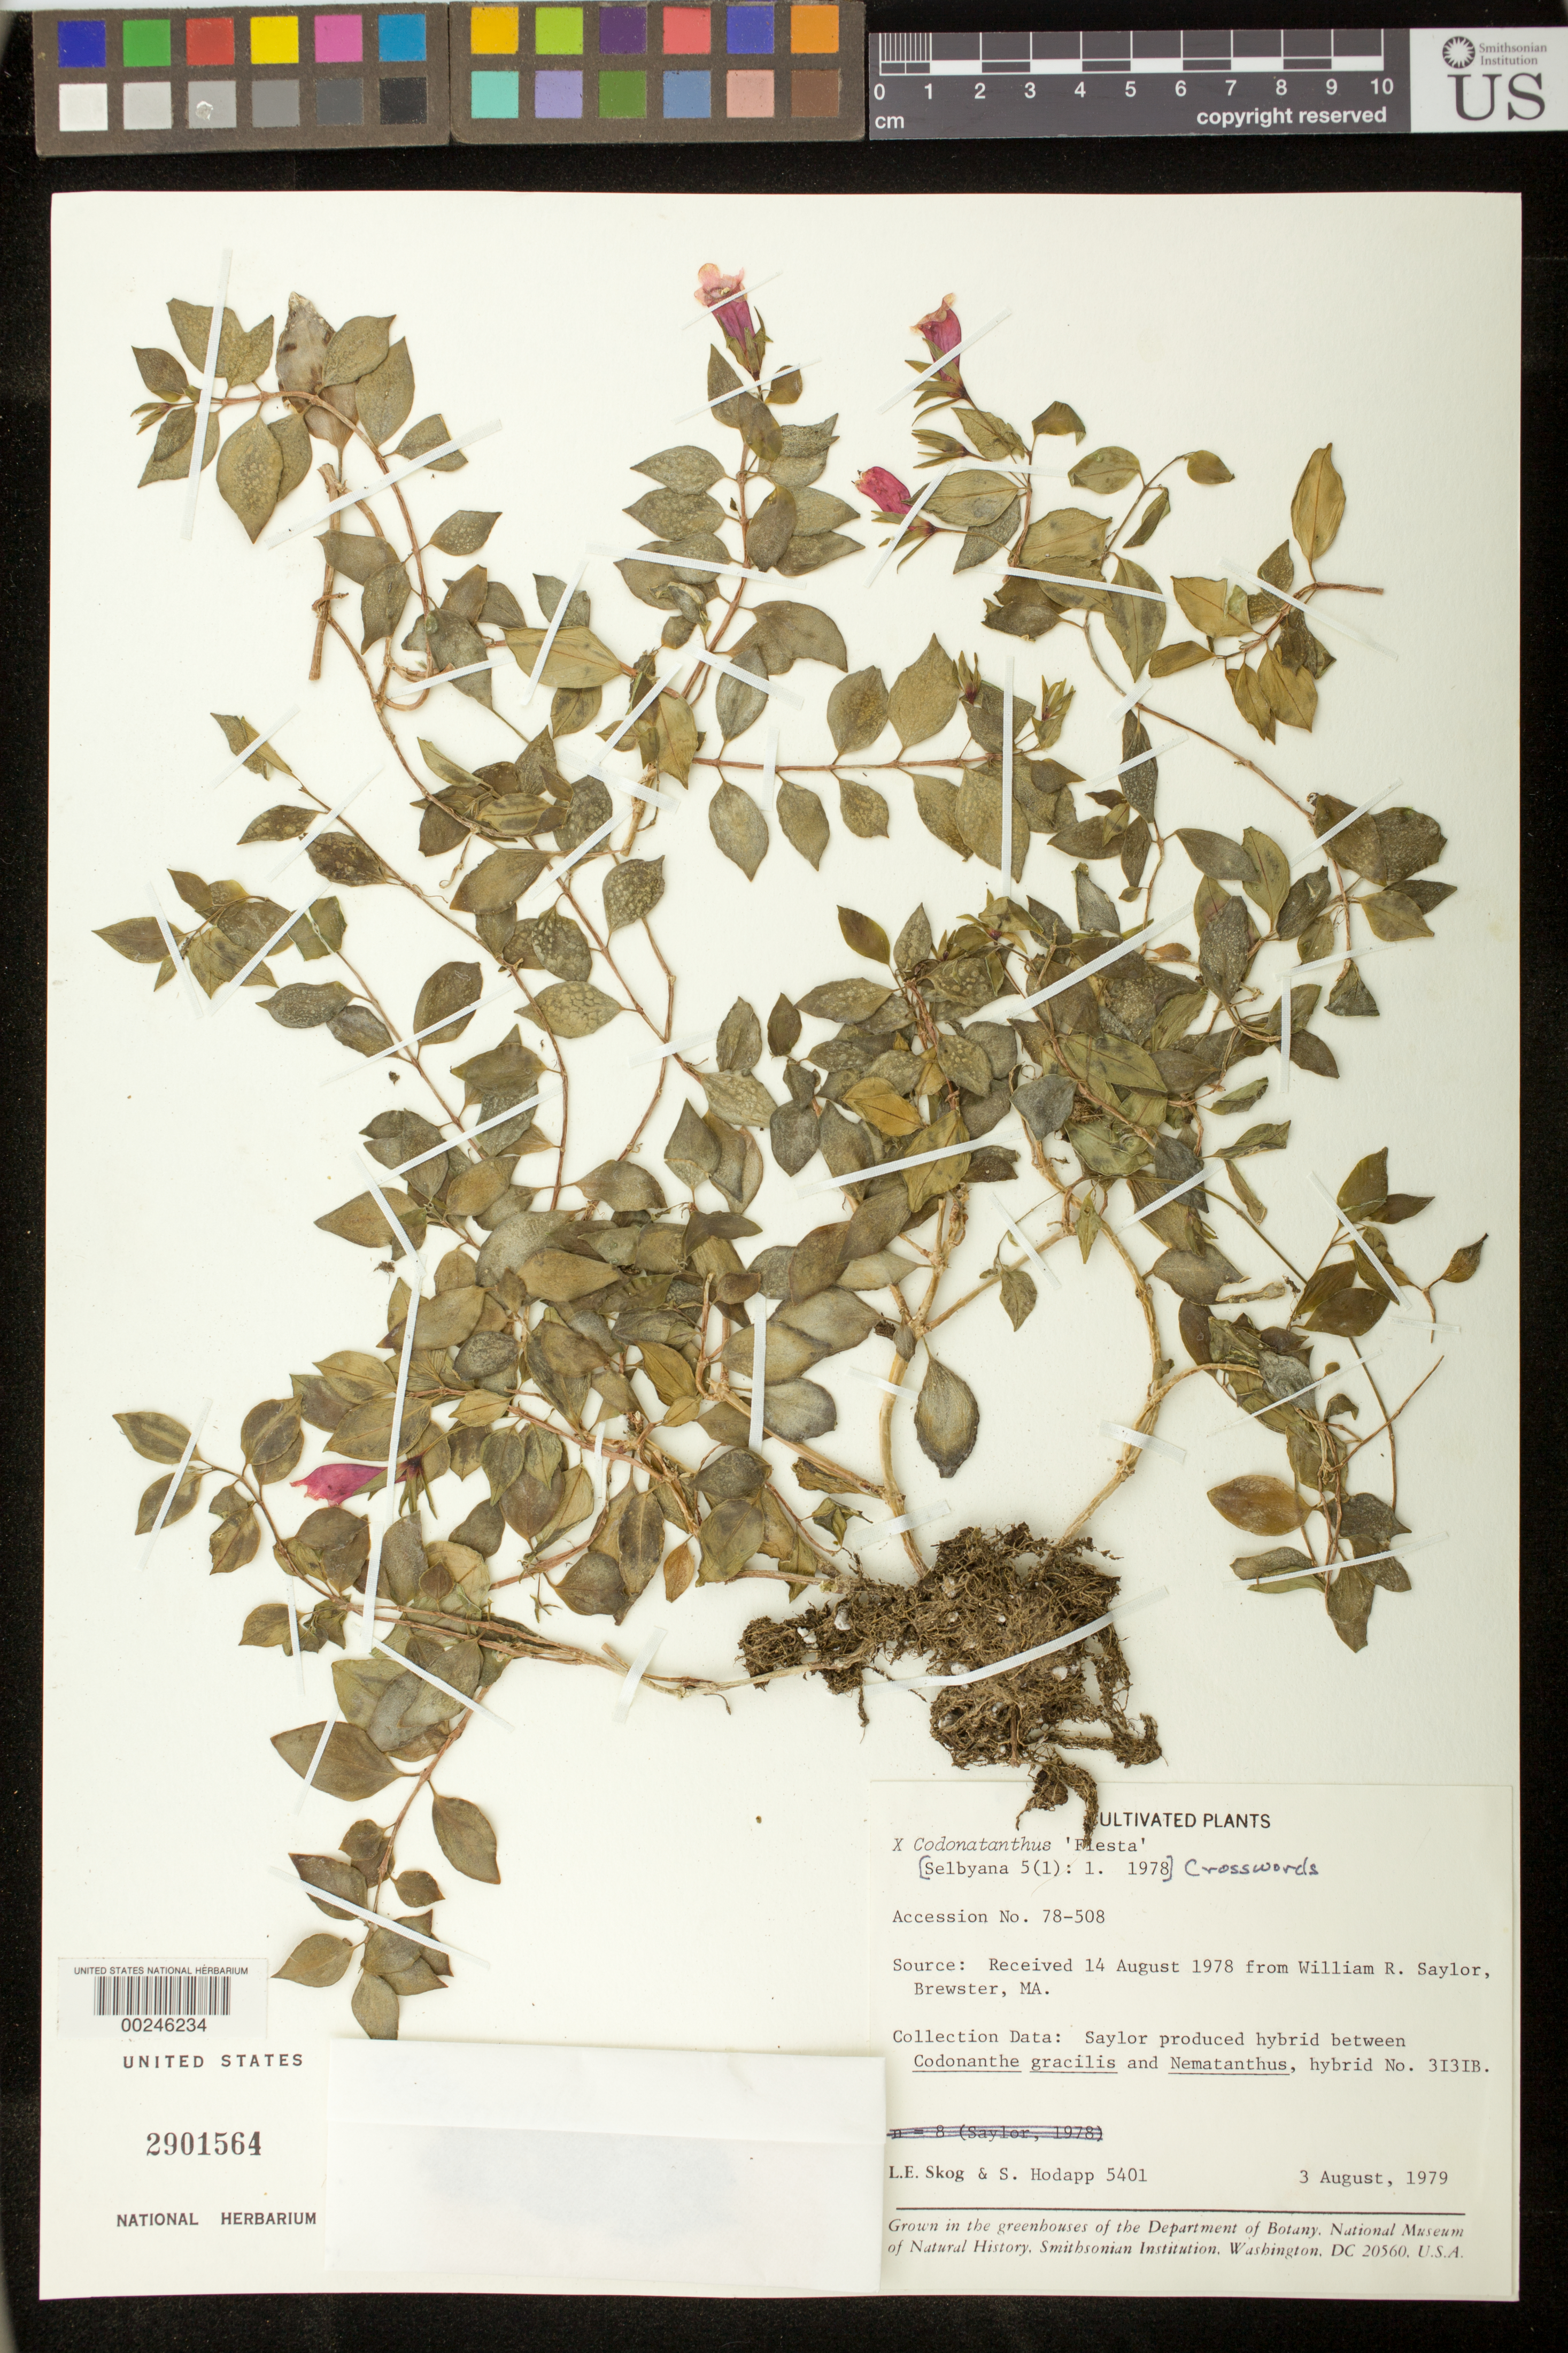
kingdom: Plantae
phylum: Tracheophyta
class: Magnoliopsida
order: Lamiales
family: Gesneriaceae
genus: Codonatanthus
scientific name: x Codonatanthus 'Fiesta'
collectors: L. E. Skog & S. Hodapp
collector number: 5401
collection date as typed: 03 Aug 1979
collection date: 1979-08-03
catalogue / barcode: US 2901564